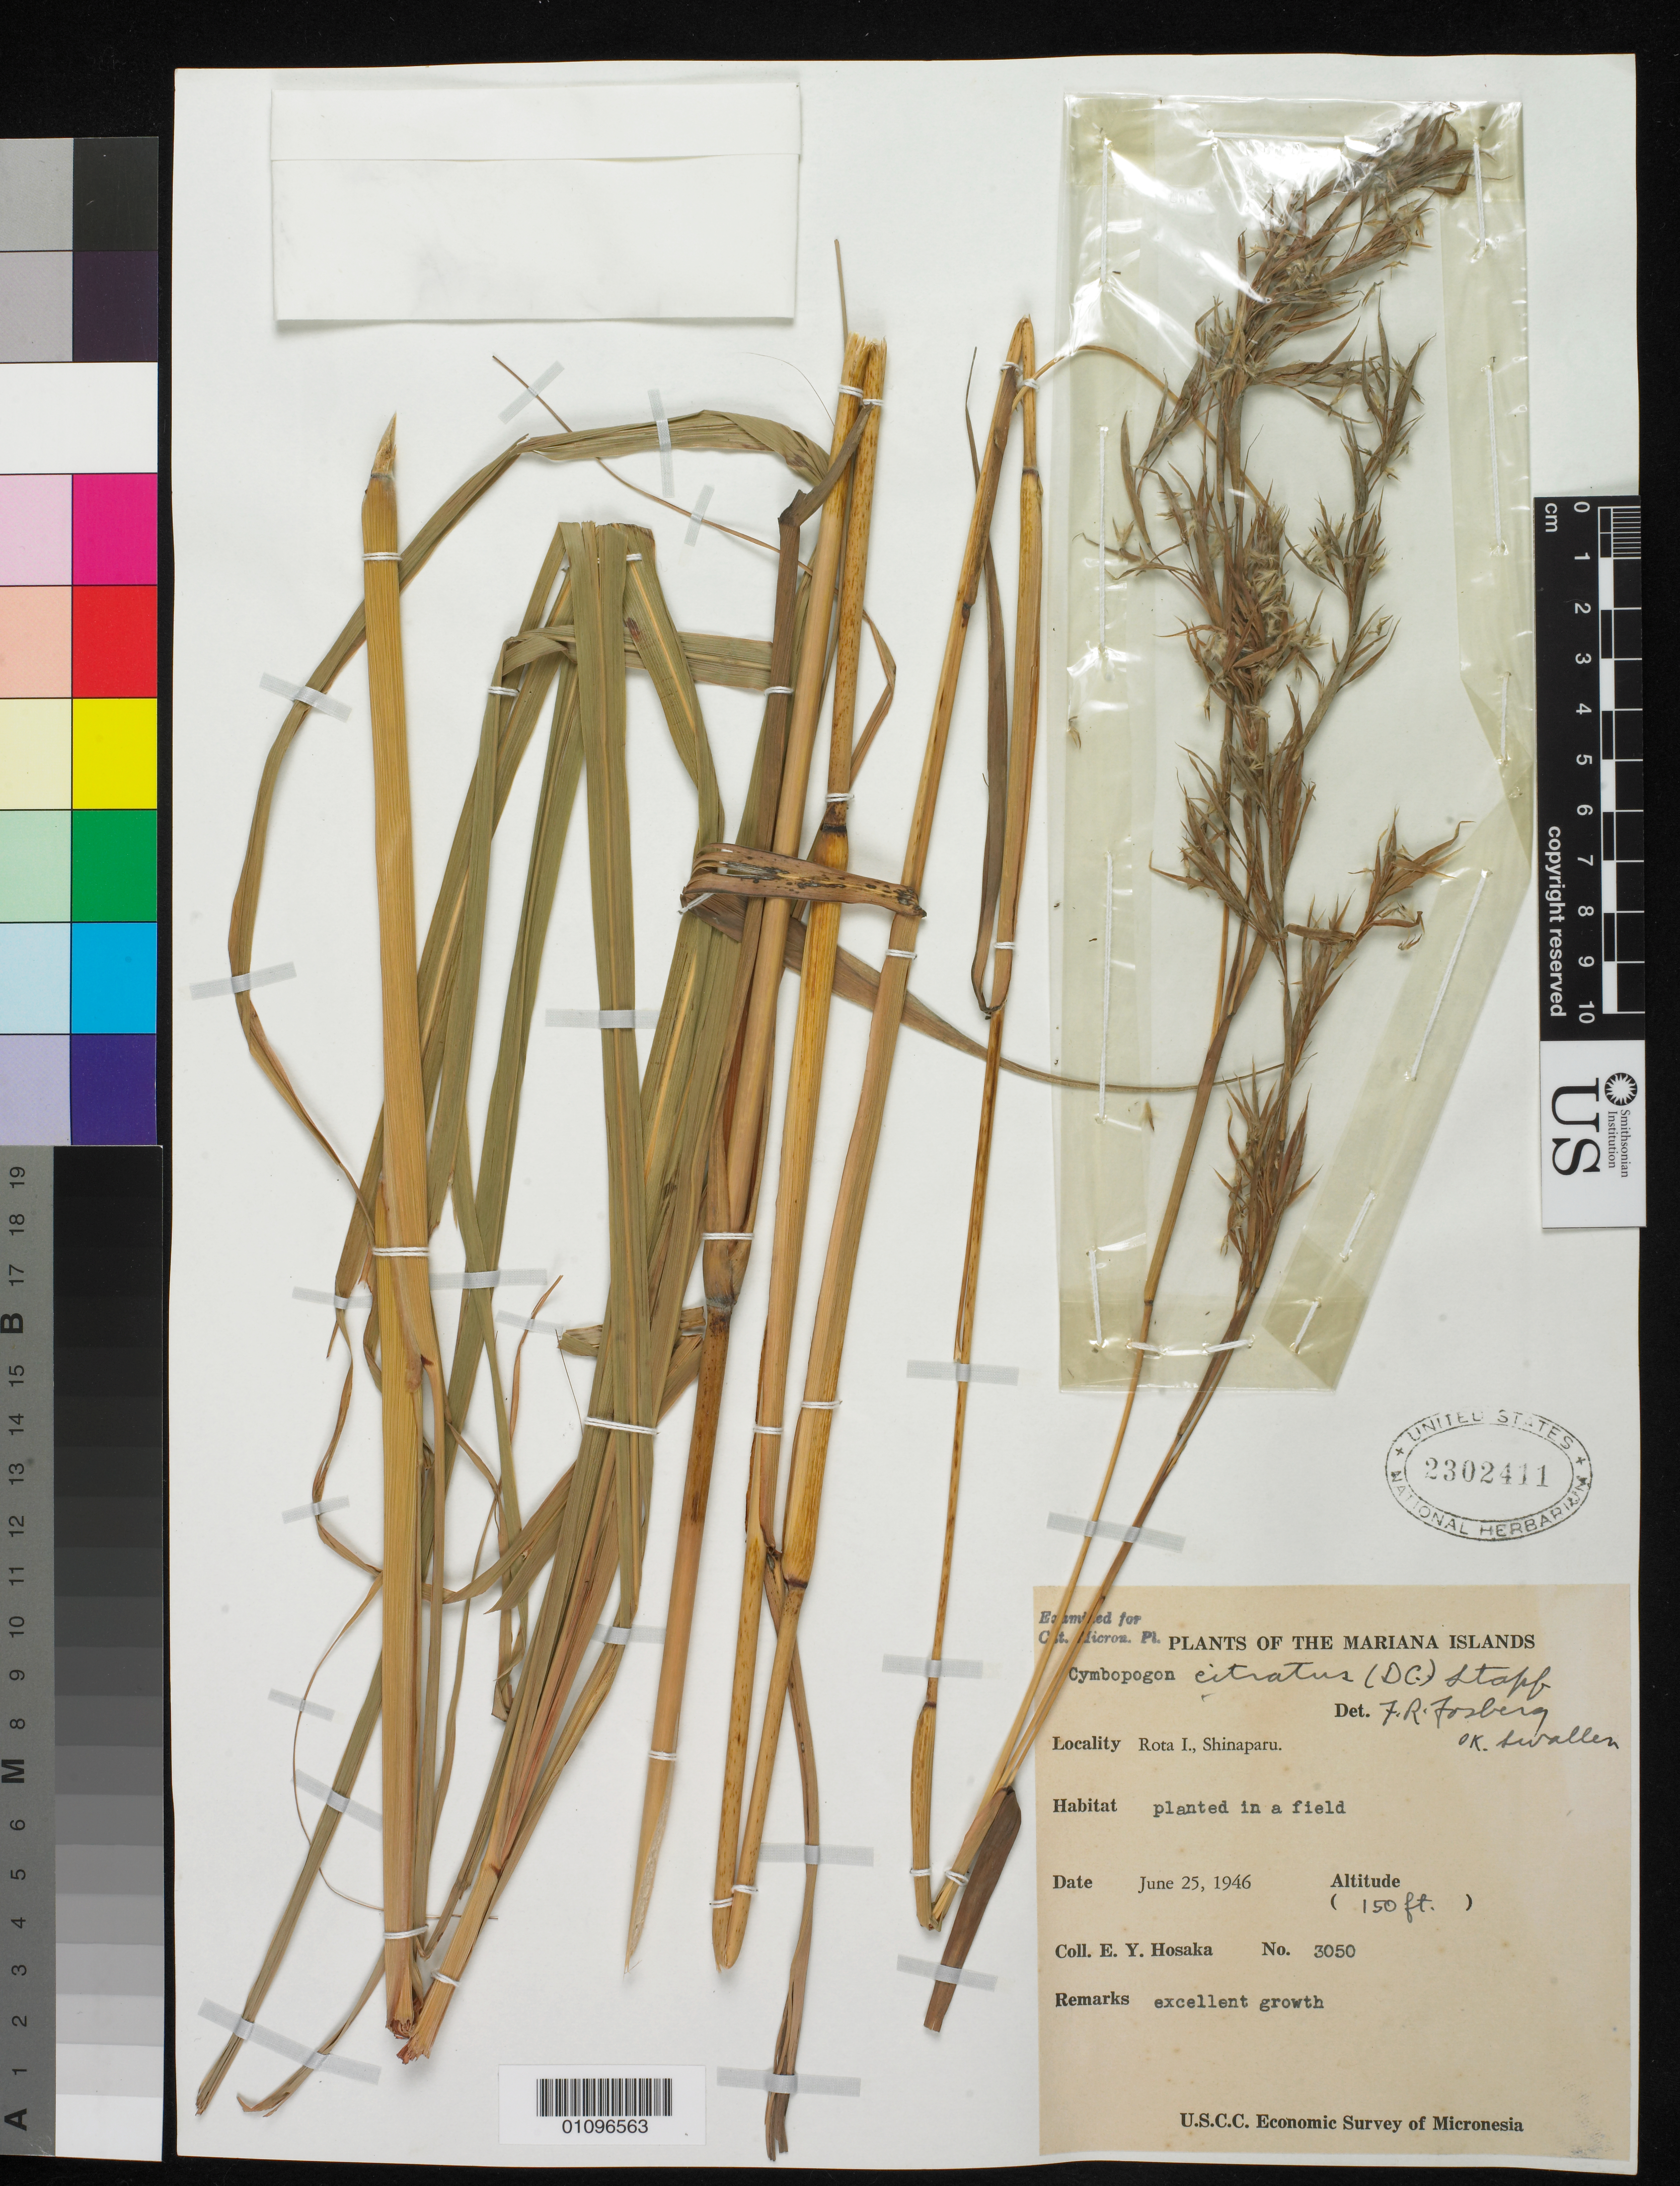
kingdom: Plantae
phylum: Tracheophyta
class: Liliopsida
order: Poales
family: Poaceae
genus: Cymbopogon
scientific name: Cymbopogon citratus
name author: (DC.) Stapf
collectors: E. Y. Hosaka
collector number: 3050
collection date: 1946-06-25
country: Northern Mariana Islands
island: Rota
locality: Shinaparu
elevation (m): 46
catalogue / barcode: US 2302411